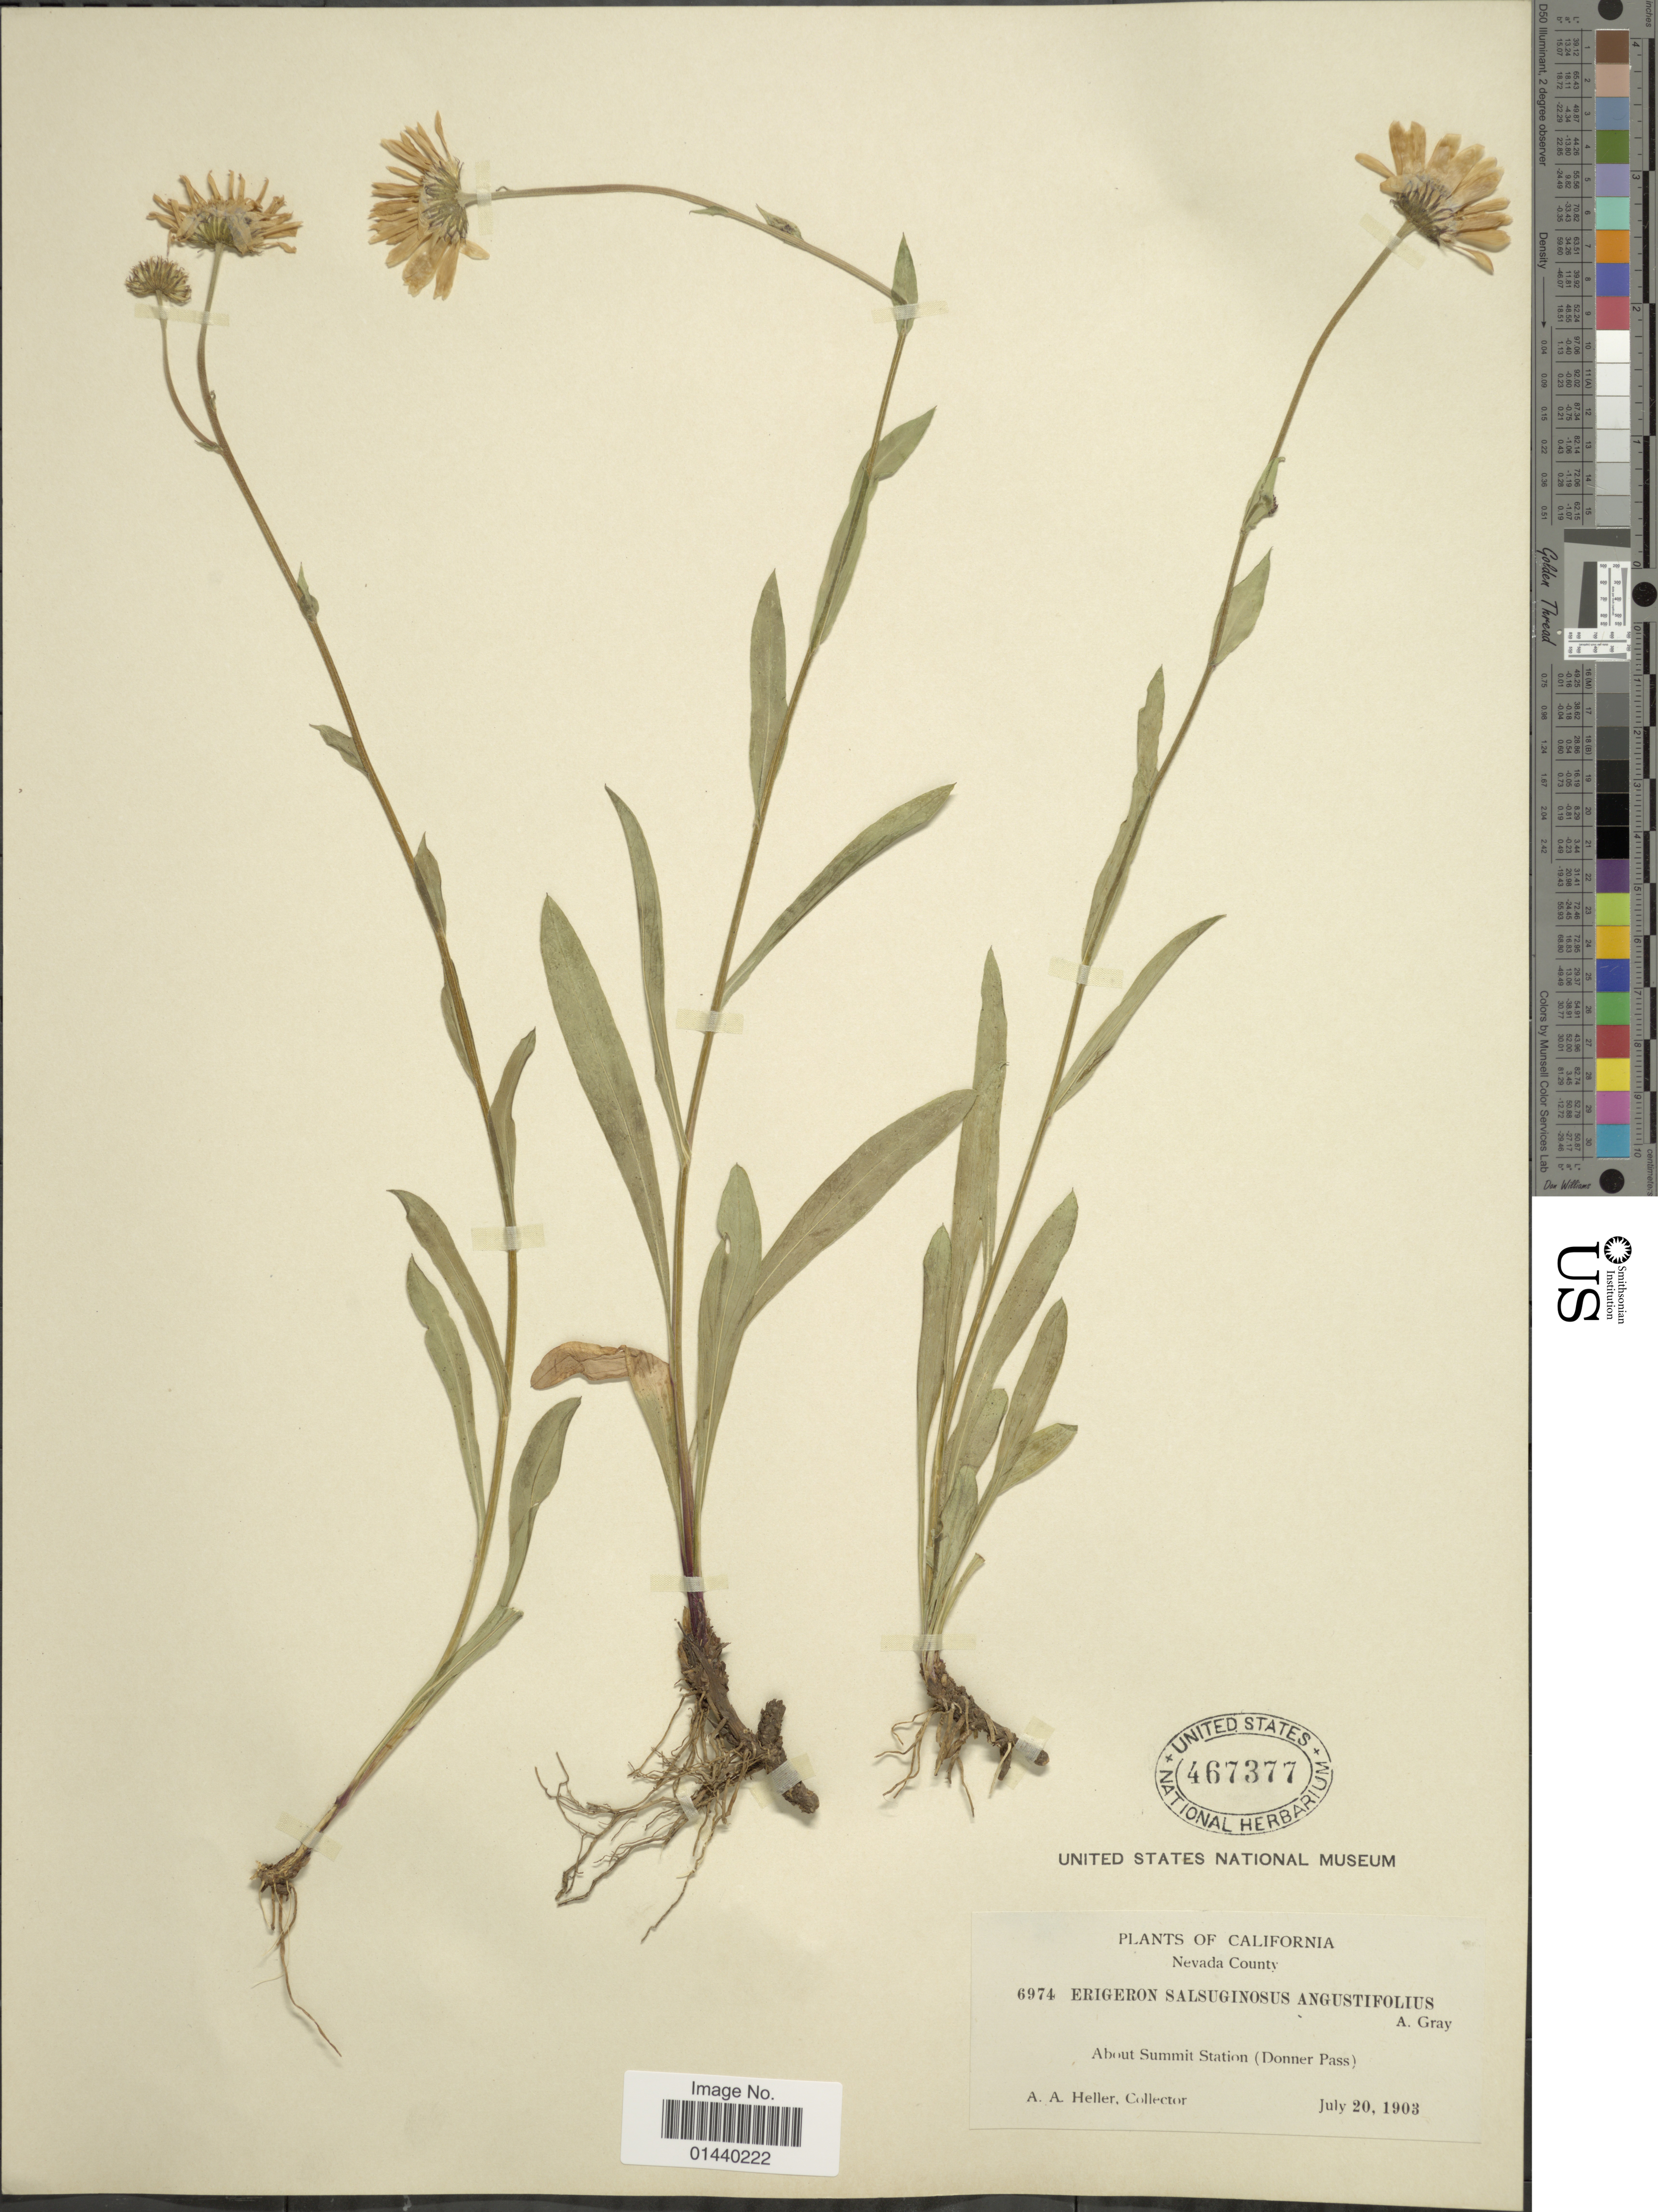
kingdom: Plantae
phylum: Tracheophyta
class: Magnoliopsida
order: Asterales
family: Asteraceae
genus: Erigeron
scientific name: Erigeron salsuginosus var. angustifolius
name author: A. Gray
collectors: A. A. Heller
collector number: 6974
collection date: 1903-07-20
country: United States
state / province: California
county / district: Nevada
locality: Nevada County. About Summit Station (Donner Pass).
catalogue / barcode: US 467377